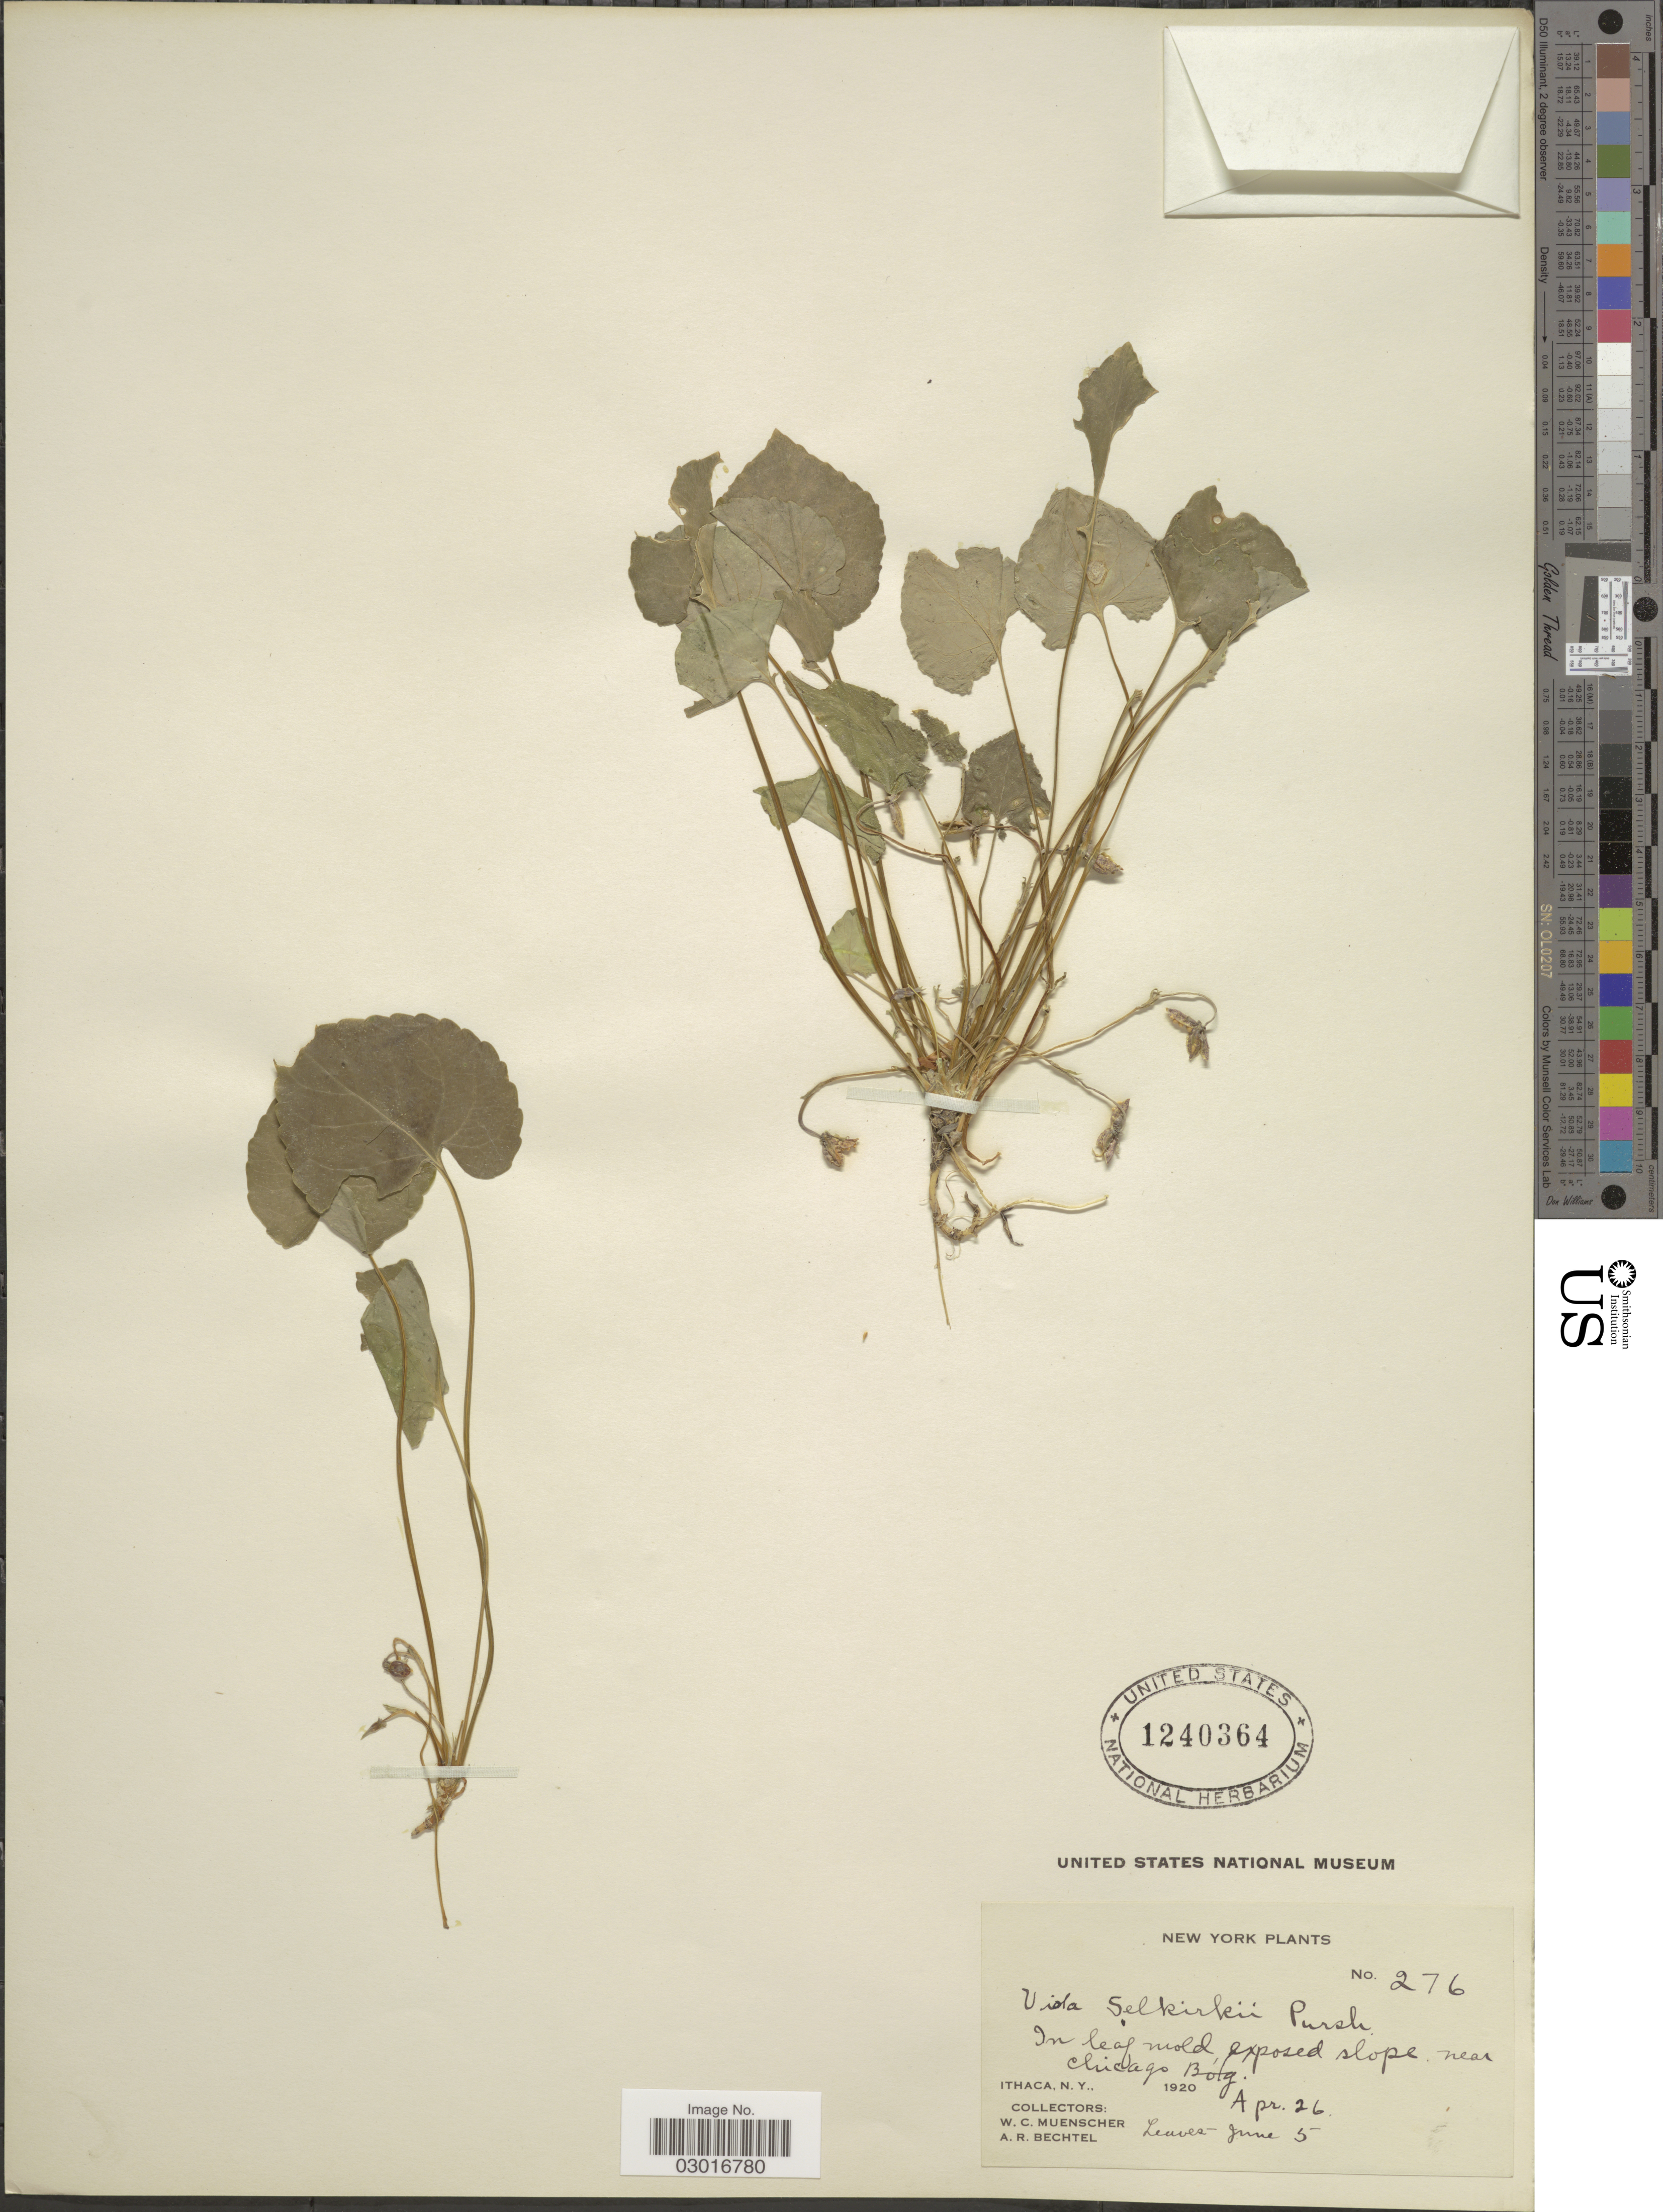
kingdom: Plantae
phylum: Tracheophyta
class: Magnoliopsida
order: Malpighiales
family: Violaceae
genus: Viola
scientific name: Viola selkirkii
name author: Pursh ex Goldie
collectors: W. Muenscher & A. Bechtel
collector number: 276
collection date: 1920-04-26/1920-06-05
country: United States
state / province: New York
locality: Exposed slope near Chicago Bog. Ithaca, N.Y.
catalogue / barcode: US 1240364